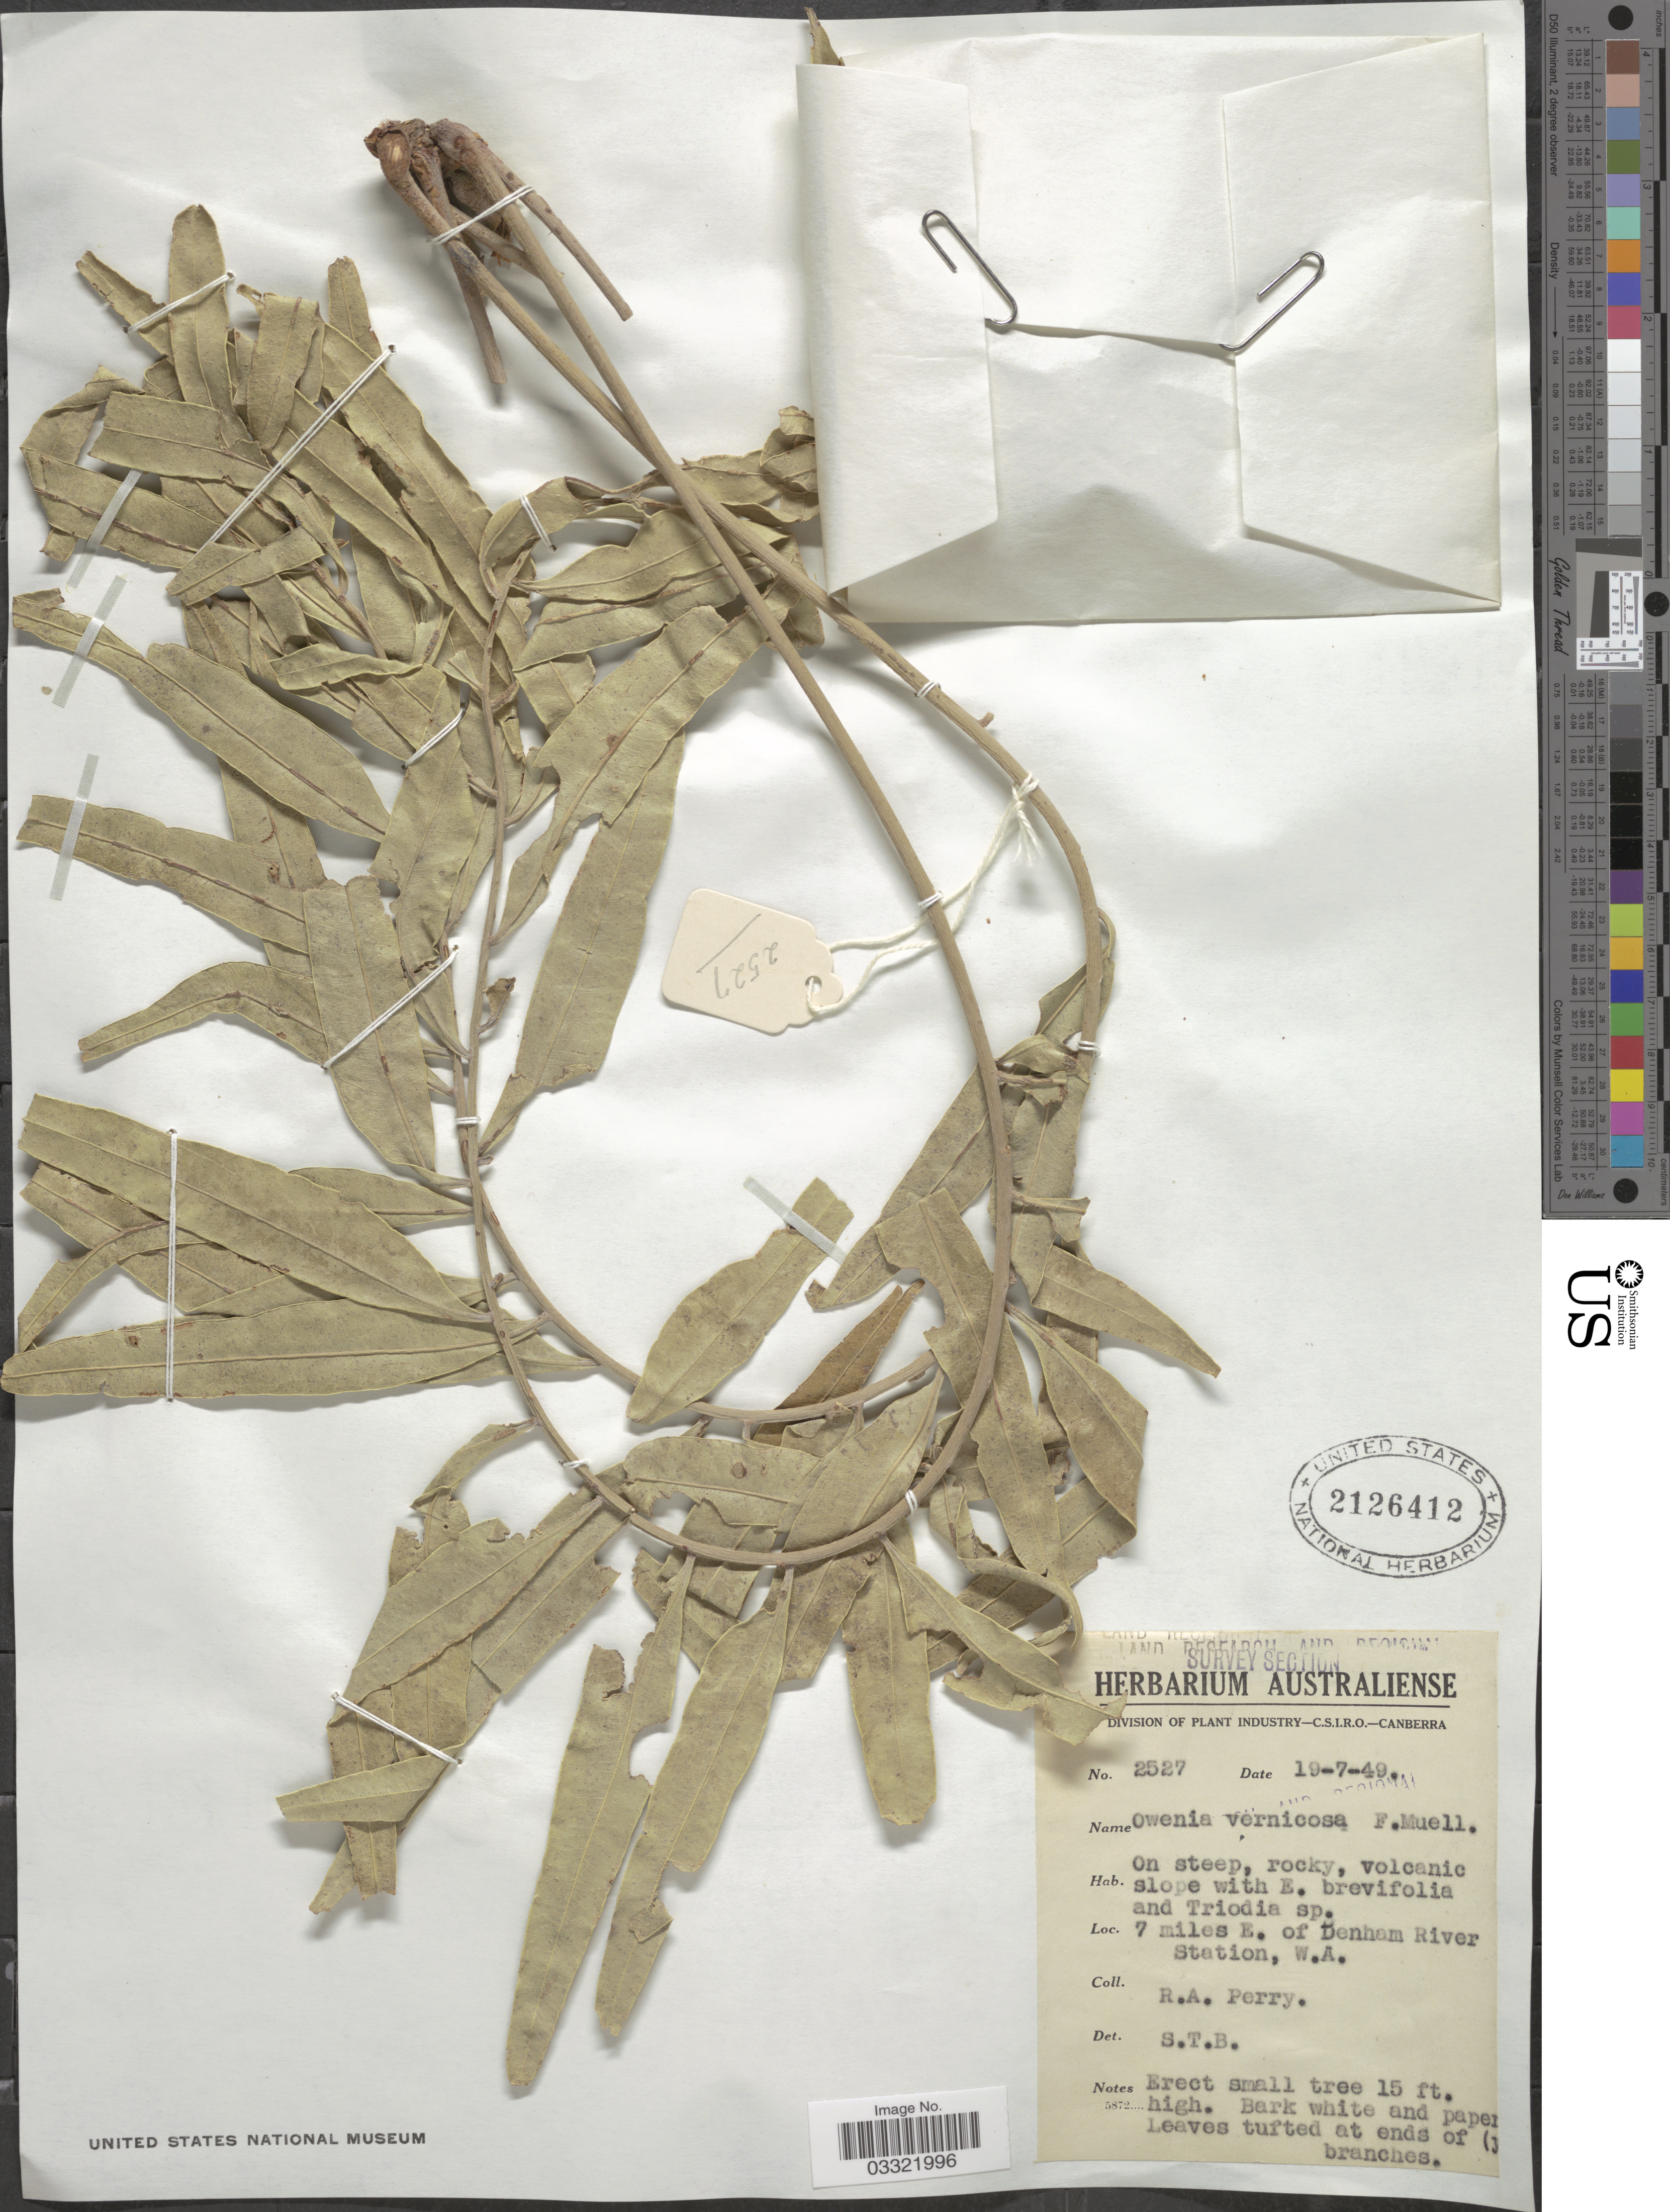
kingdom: Plantae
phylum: Tracheophyta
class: Magnoliopsida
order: Sapindales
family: Meliaceae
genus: Owenia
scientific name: Owenia vernicosa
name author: F. Muell.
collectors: Perry, R. A.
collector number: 2527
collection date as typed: Transcribed d/m/y: 19/7/49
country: Australia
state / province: Western Australia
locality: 7 miles E. of Denham River Station, W.A.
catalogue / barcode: US 2126412